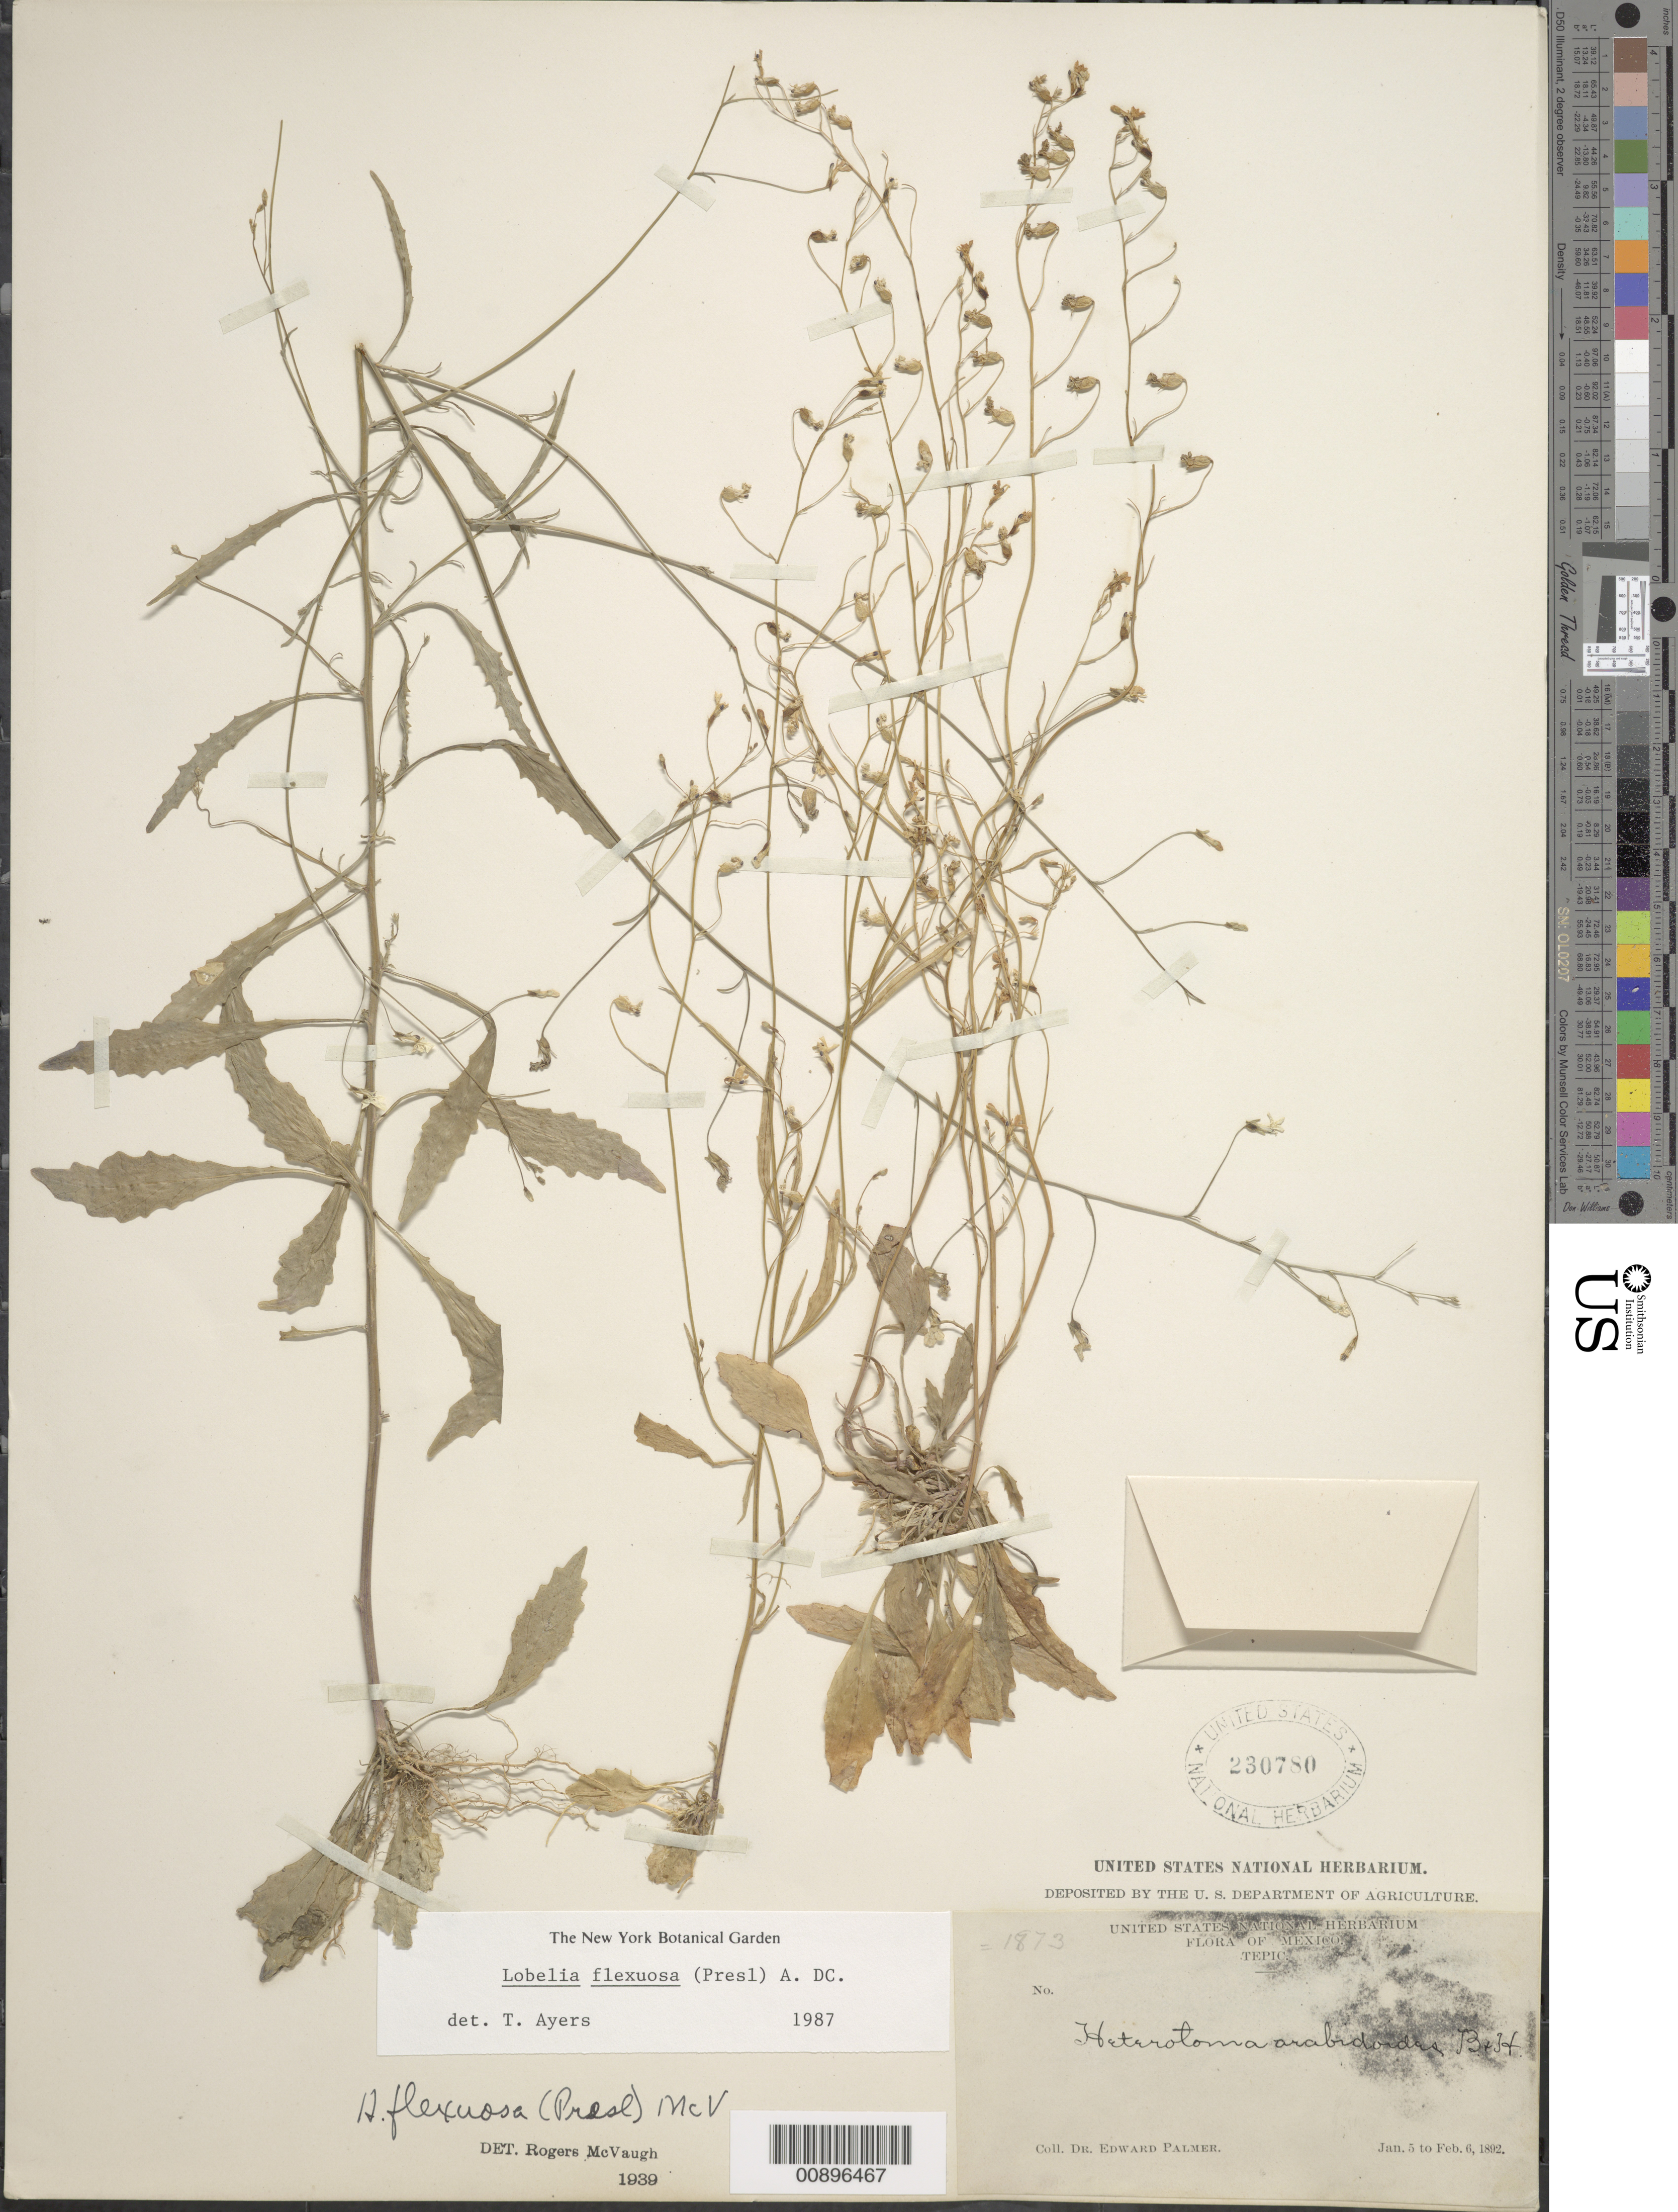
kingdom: Plantae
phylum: Tracheophyta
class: Magnoliopsida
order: Asterales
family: Campanulaceae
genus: Lobelia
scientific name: Lobelia flexuosa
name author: (C. Presl) A. DC.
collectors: E. Palmer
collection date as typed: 05 Jan 1892 to 06 Feb 1892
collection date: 1892-01-05/1892-02-06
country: Mexico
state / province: Nayarit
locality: Tepic, Nayarit.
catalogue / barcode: US 230780